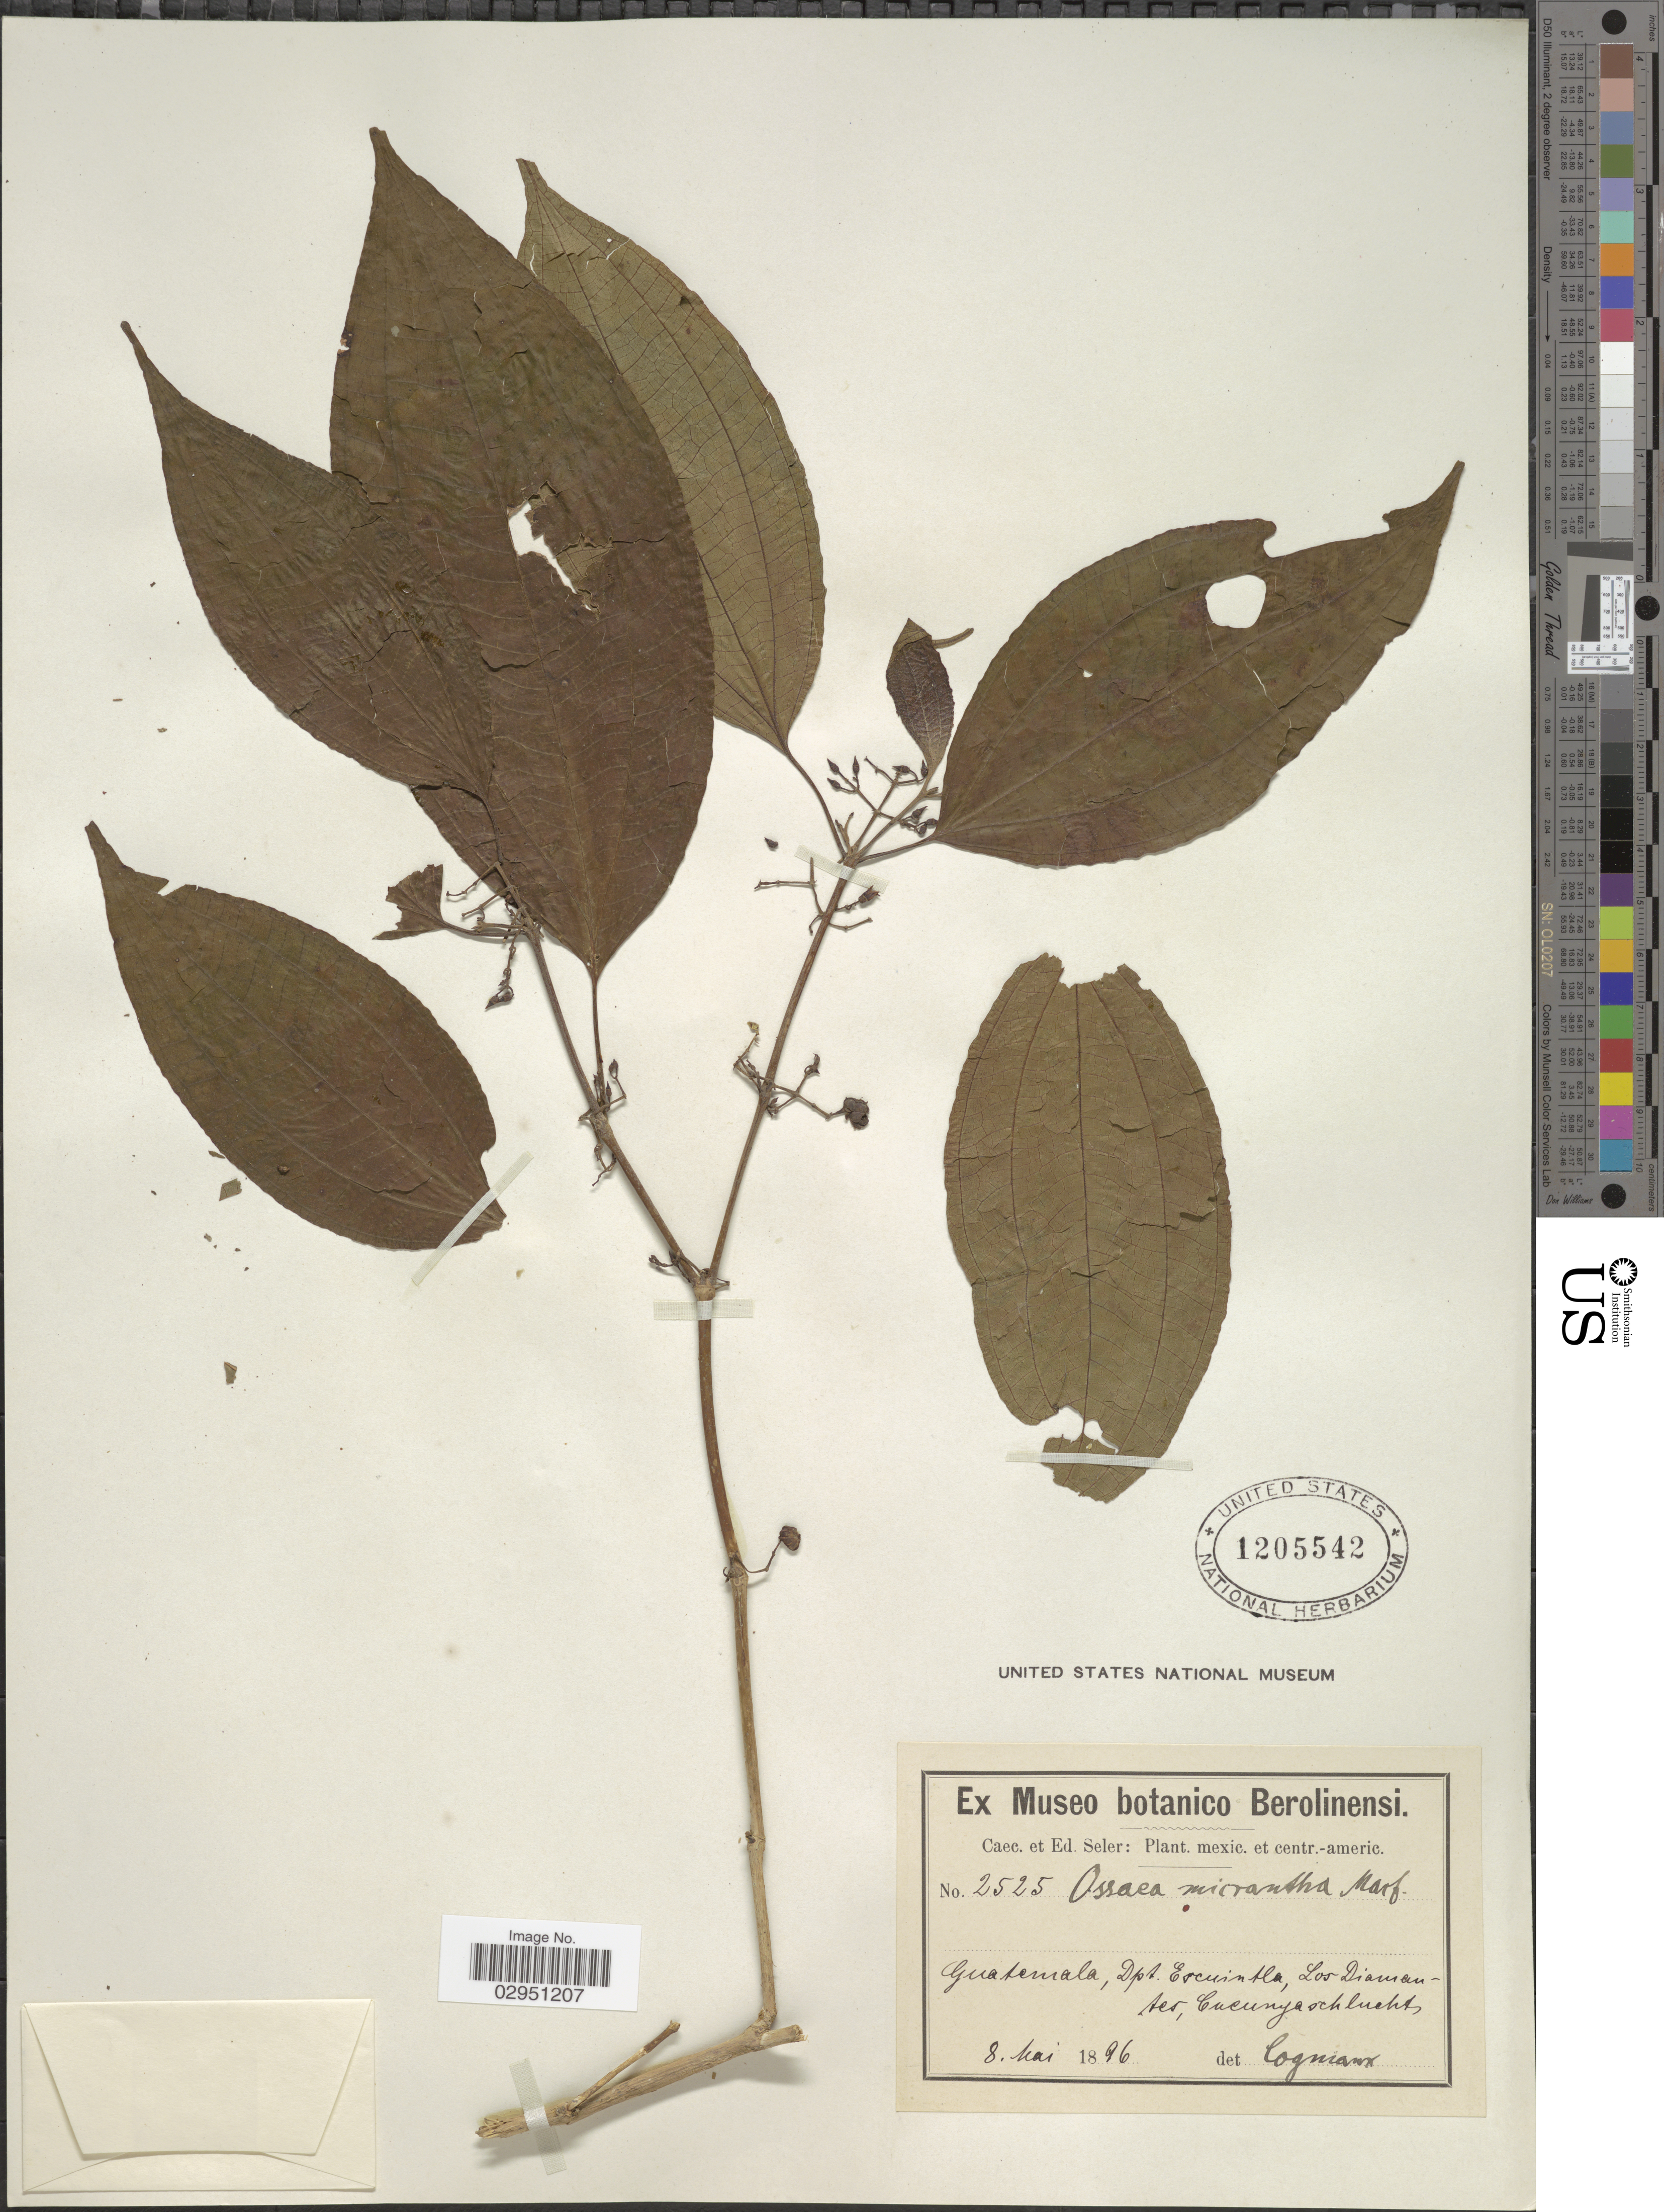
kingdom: Plantae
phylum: Tracheophyta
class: Magnoliopsida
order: Myrtales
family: Melastomataceae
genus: Ossaea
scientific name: Ossaea micrantha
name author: (Sw.) Macfad. ex Cogn.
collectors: C. Seler & E. G. Seler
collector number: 2525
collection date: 1896-05-08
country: Guatemala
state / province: Escuintla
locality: Dpt. Escuintla, Los Diamantes, Cucunya schlucht.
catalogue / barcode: US 1205542